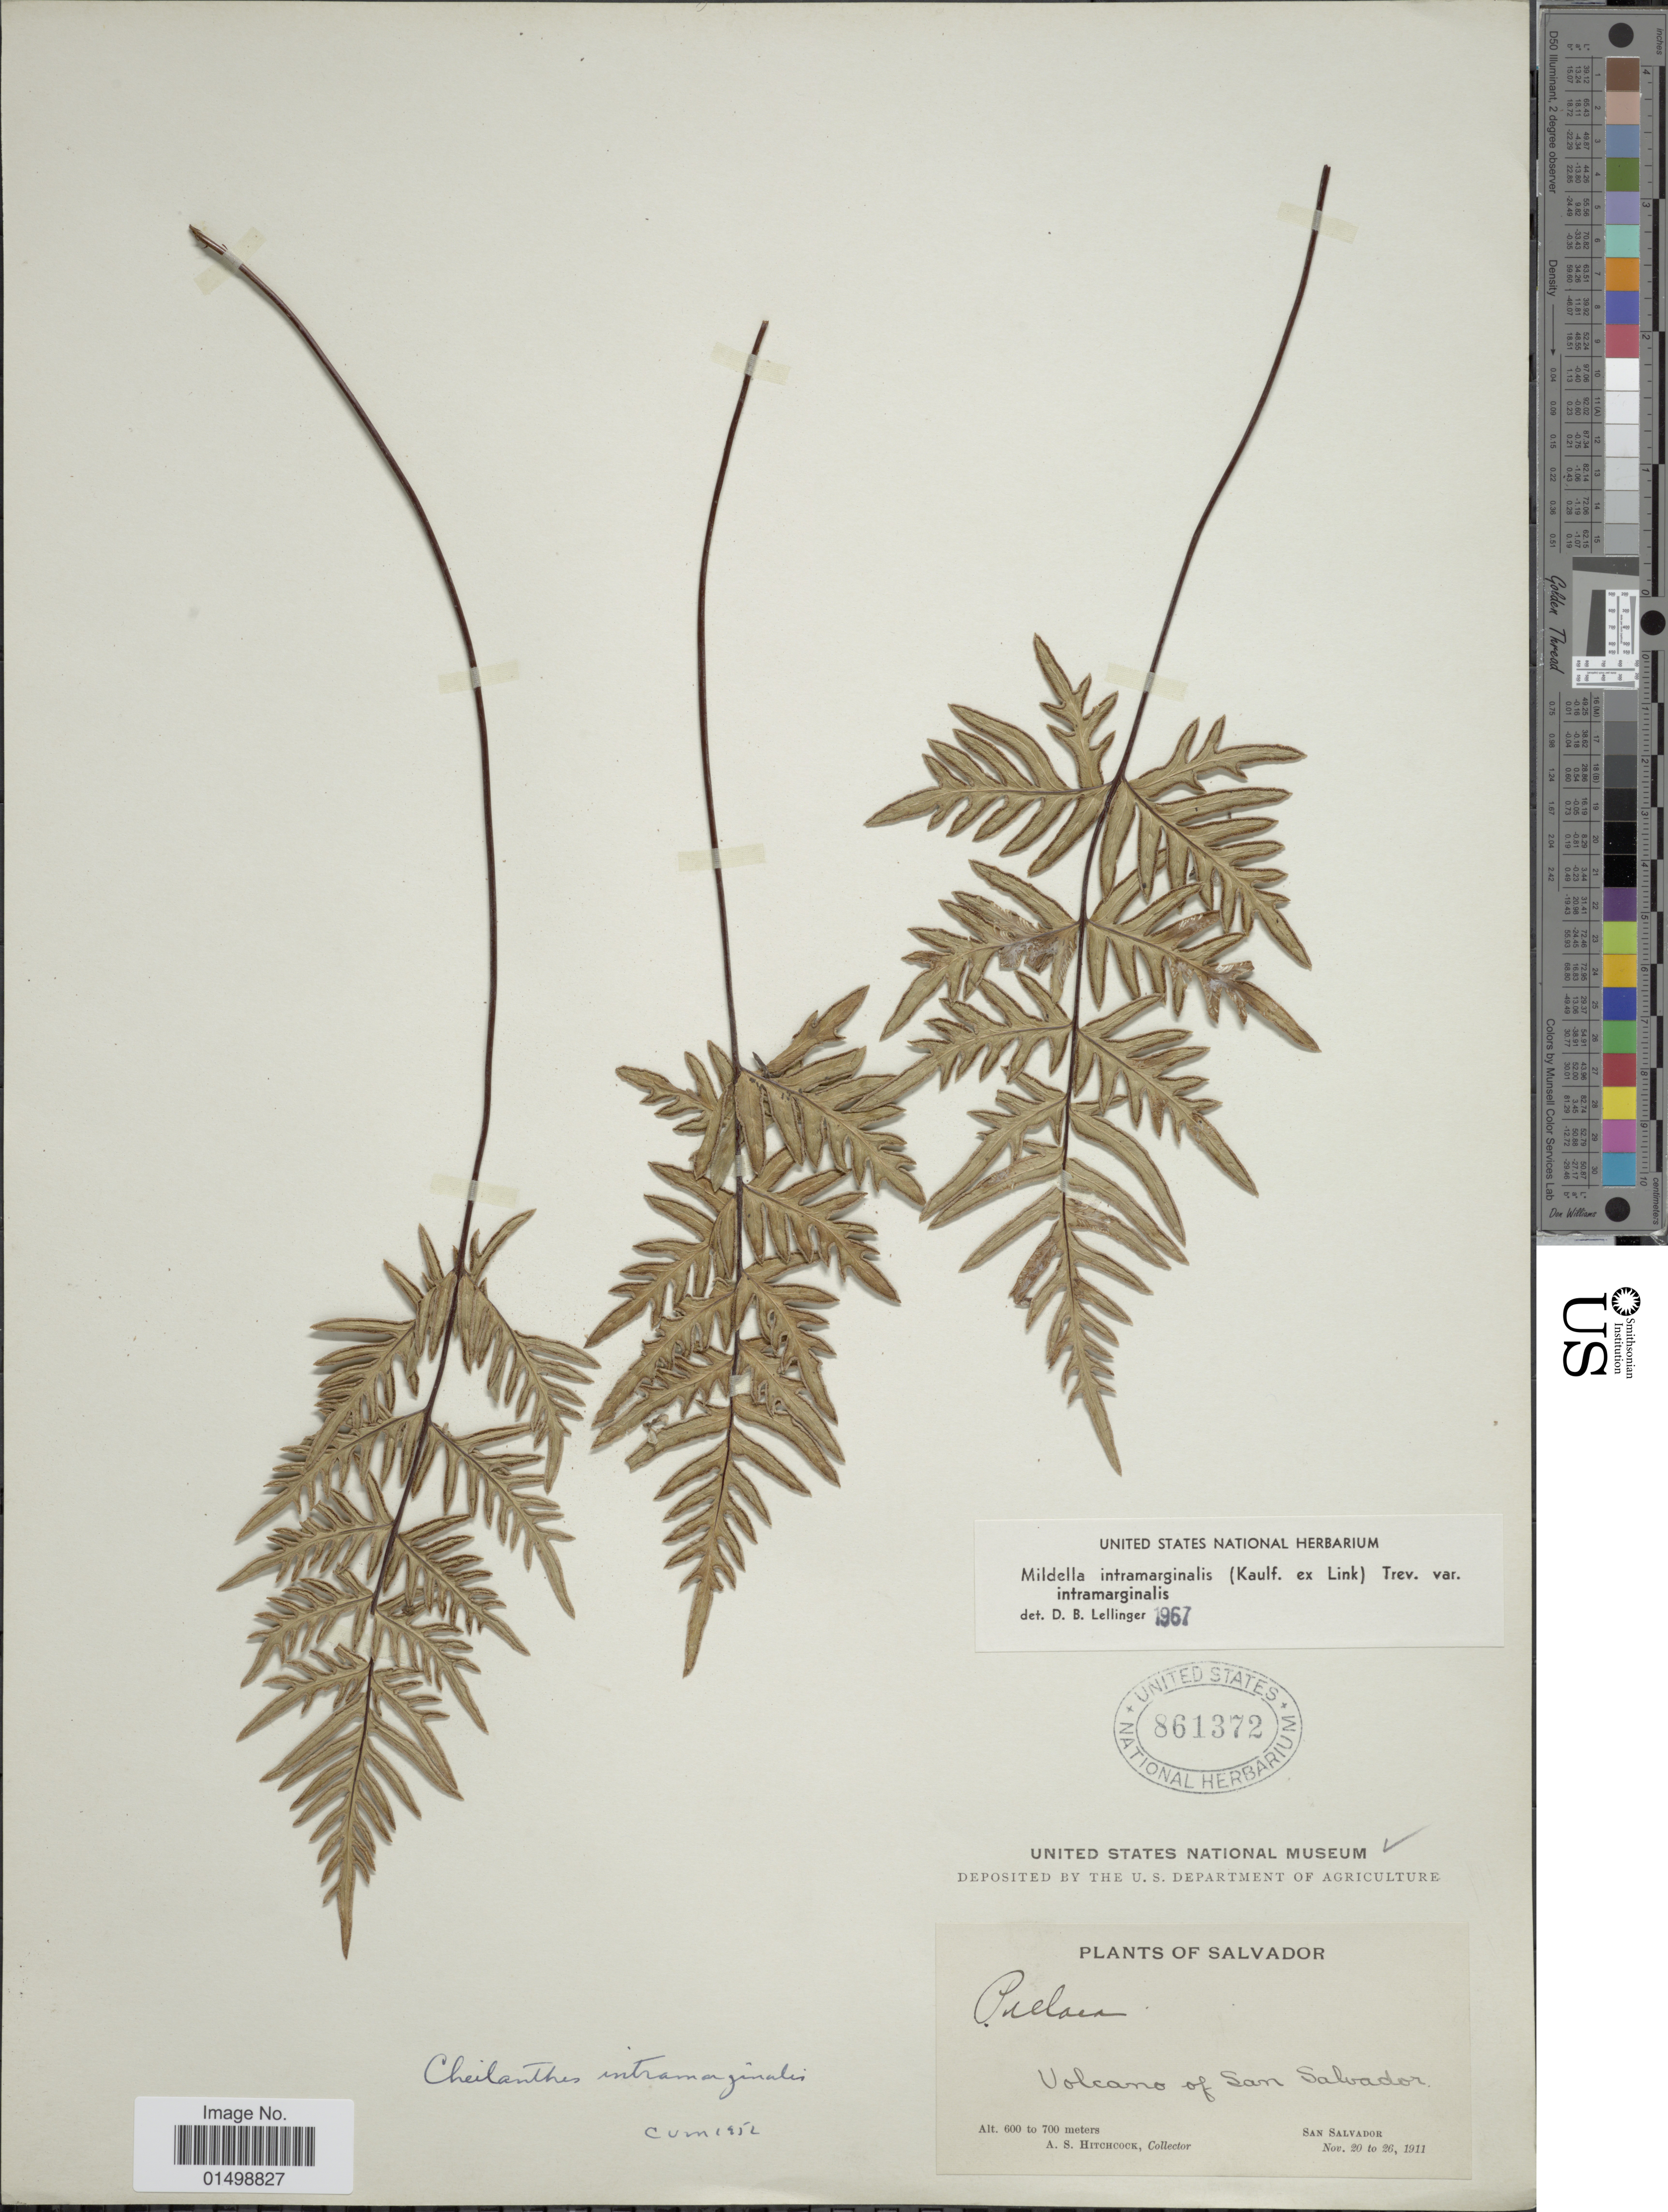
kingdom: Plantae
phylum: Tracheophyta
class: Polypodiopsida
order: Polypodiales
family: Pteridaceae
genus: Cheilanthes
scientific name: Cheilanthes intramarginalis var. intramarginalis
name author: (Kaulf.) Hook.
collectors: A. Hitchcock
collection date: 1911-11-20/1911-11-26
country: El Salvador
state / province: San Salvador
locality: Volcano de San Salvador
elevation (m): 600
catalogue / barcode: US 861372